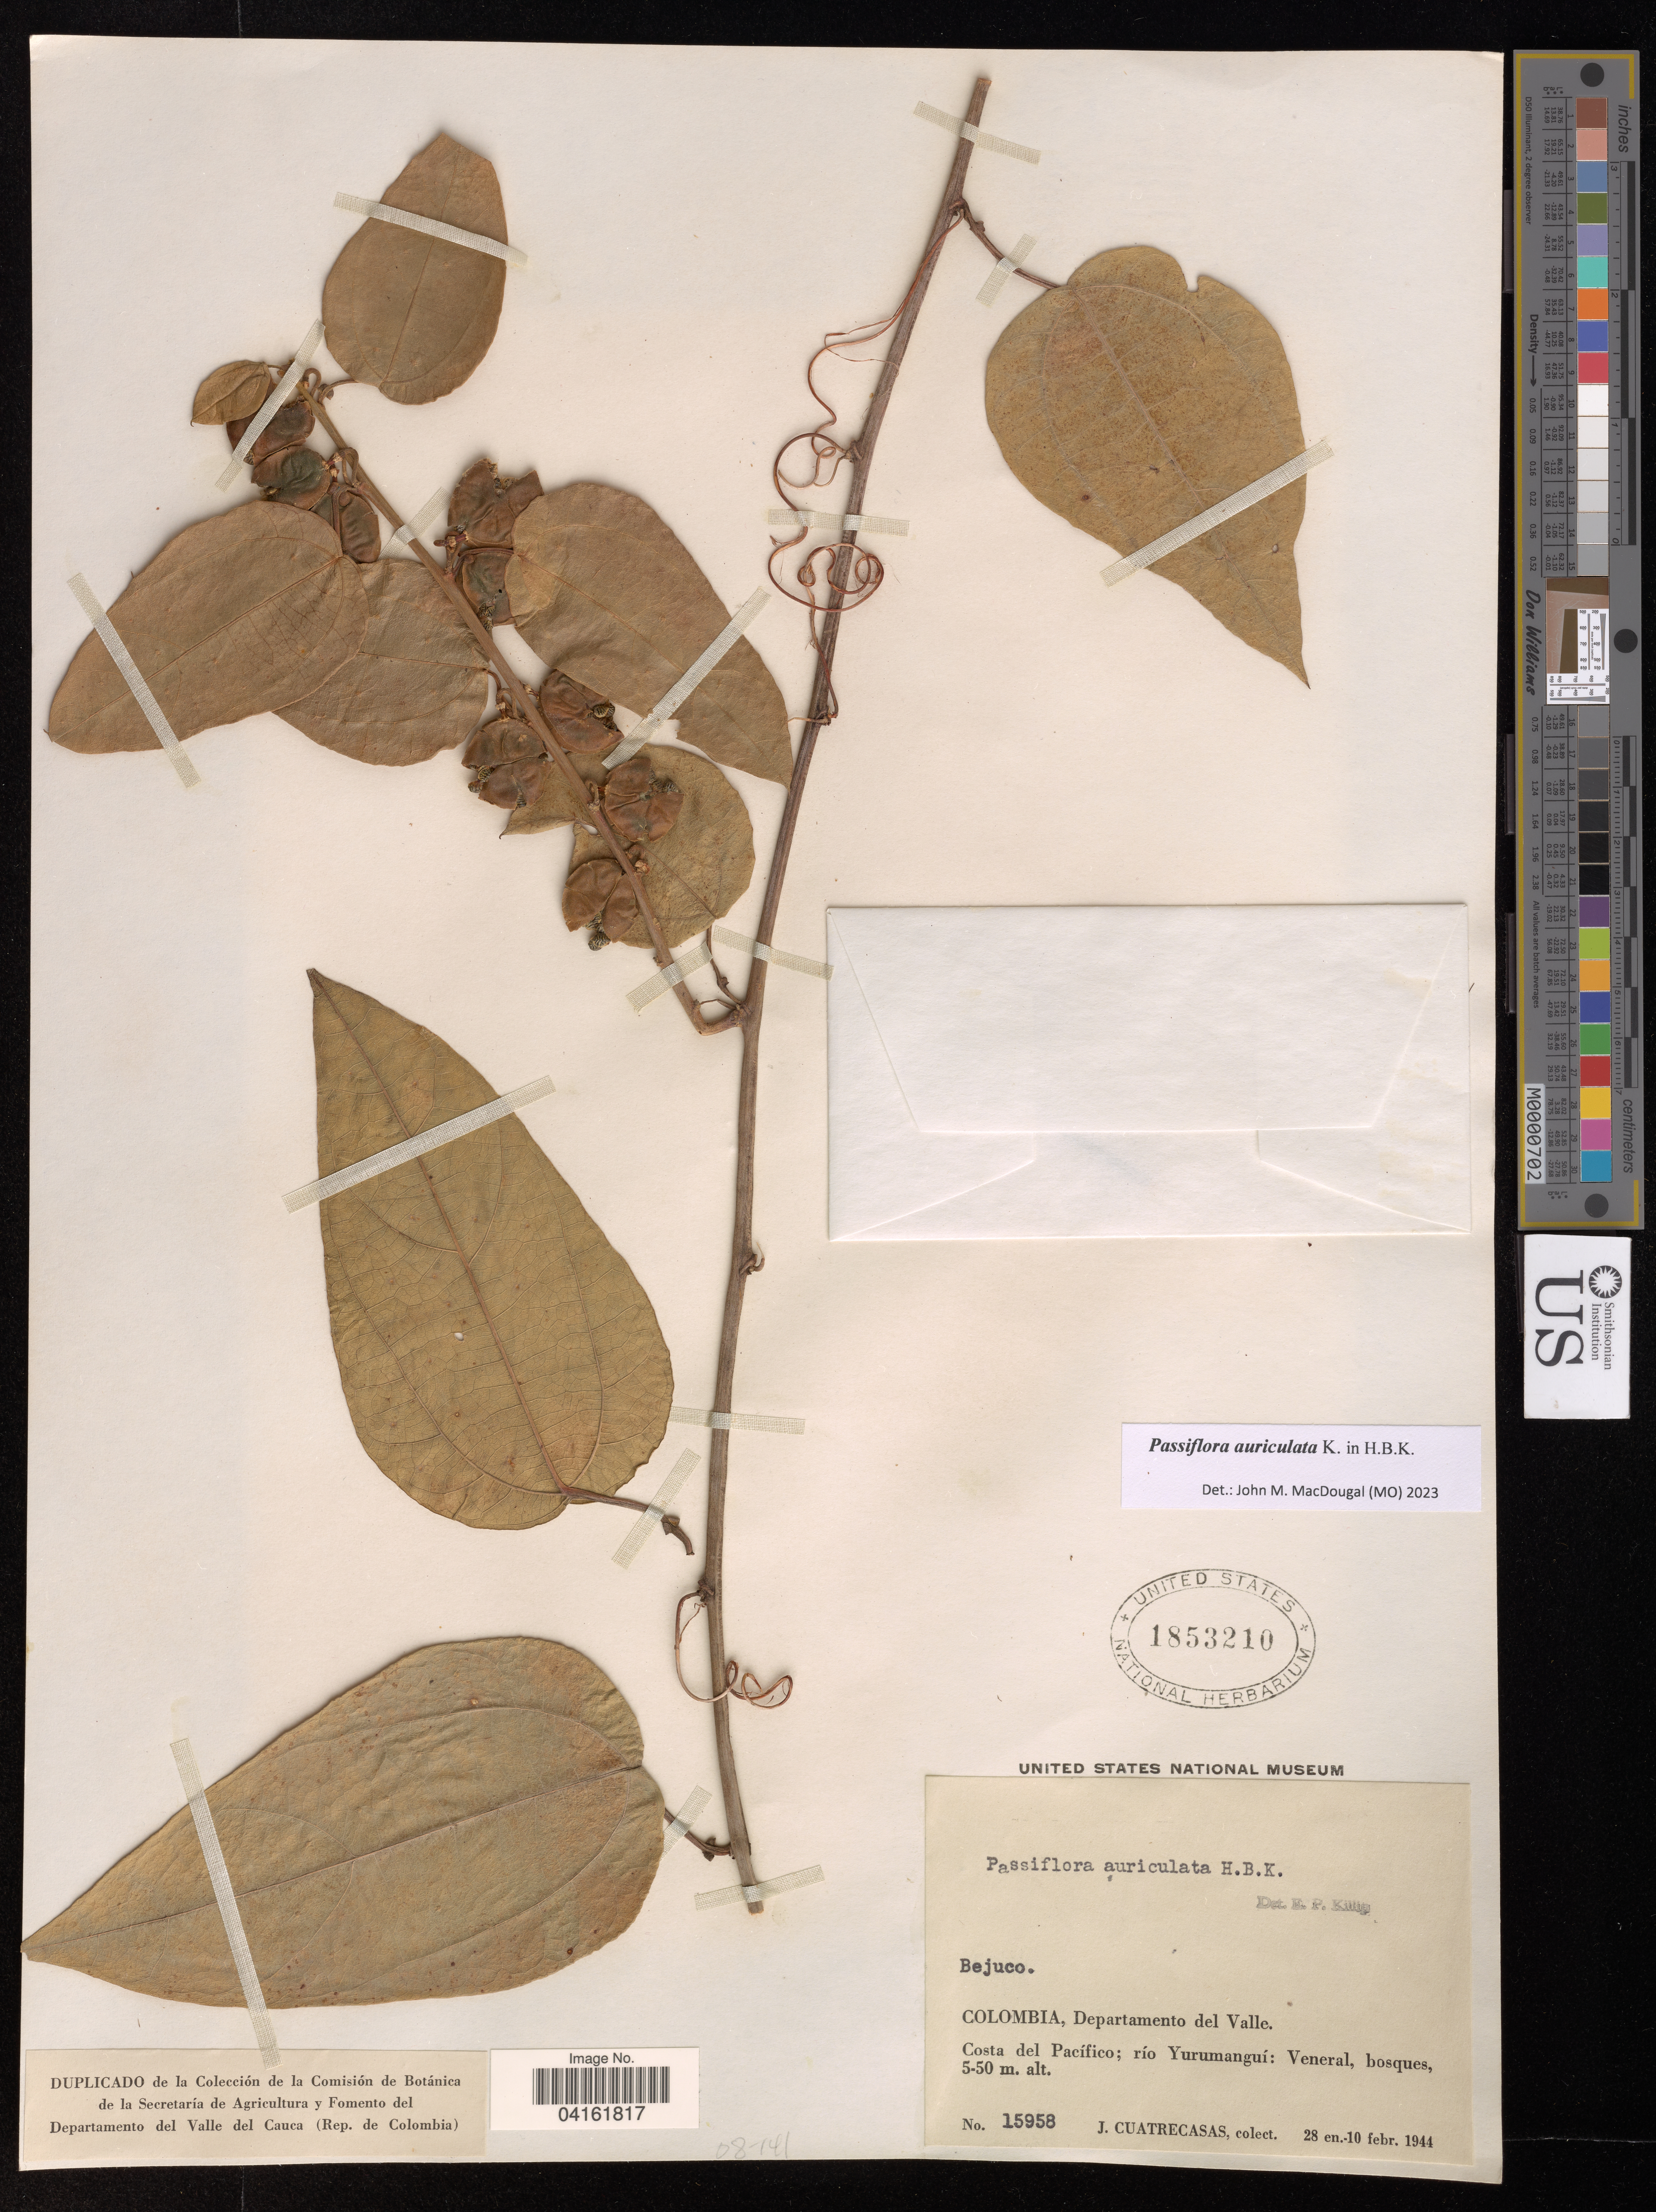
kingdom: Plantae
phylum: Tracheophyta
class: Magnoliopsida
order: Malpighiales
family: Passifloraceae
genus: Passiflora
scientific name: Passiflora auriculata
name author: Kunth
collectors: J. Cuatrecasas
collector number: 15958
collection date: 1944-02-10/1944-02-28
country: Colombia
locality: Departamento del Valle. Costa del Pacífico; río Yurumanguí: Veneral.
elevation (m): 5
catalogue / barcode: US 1853210